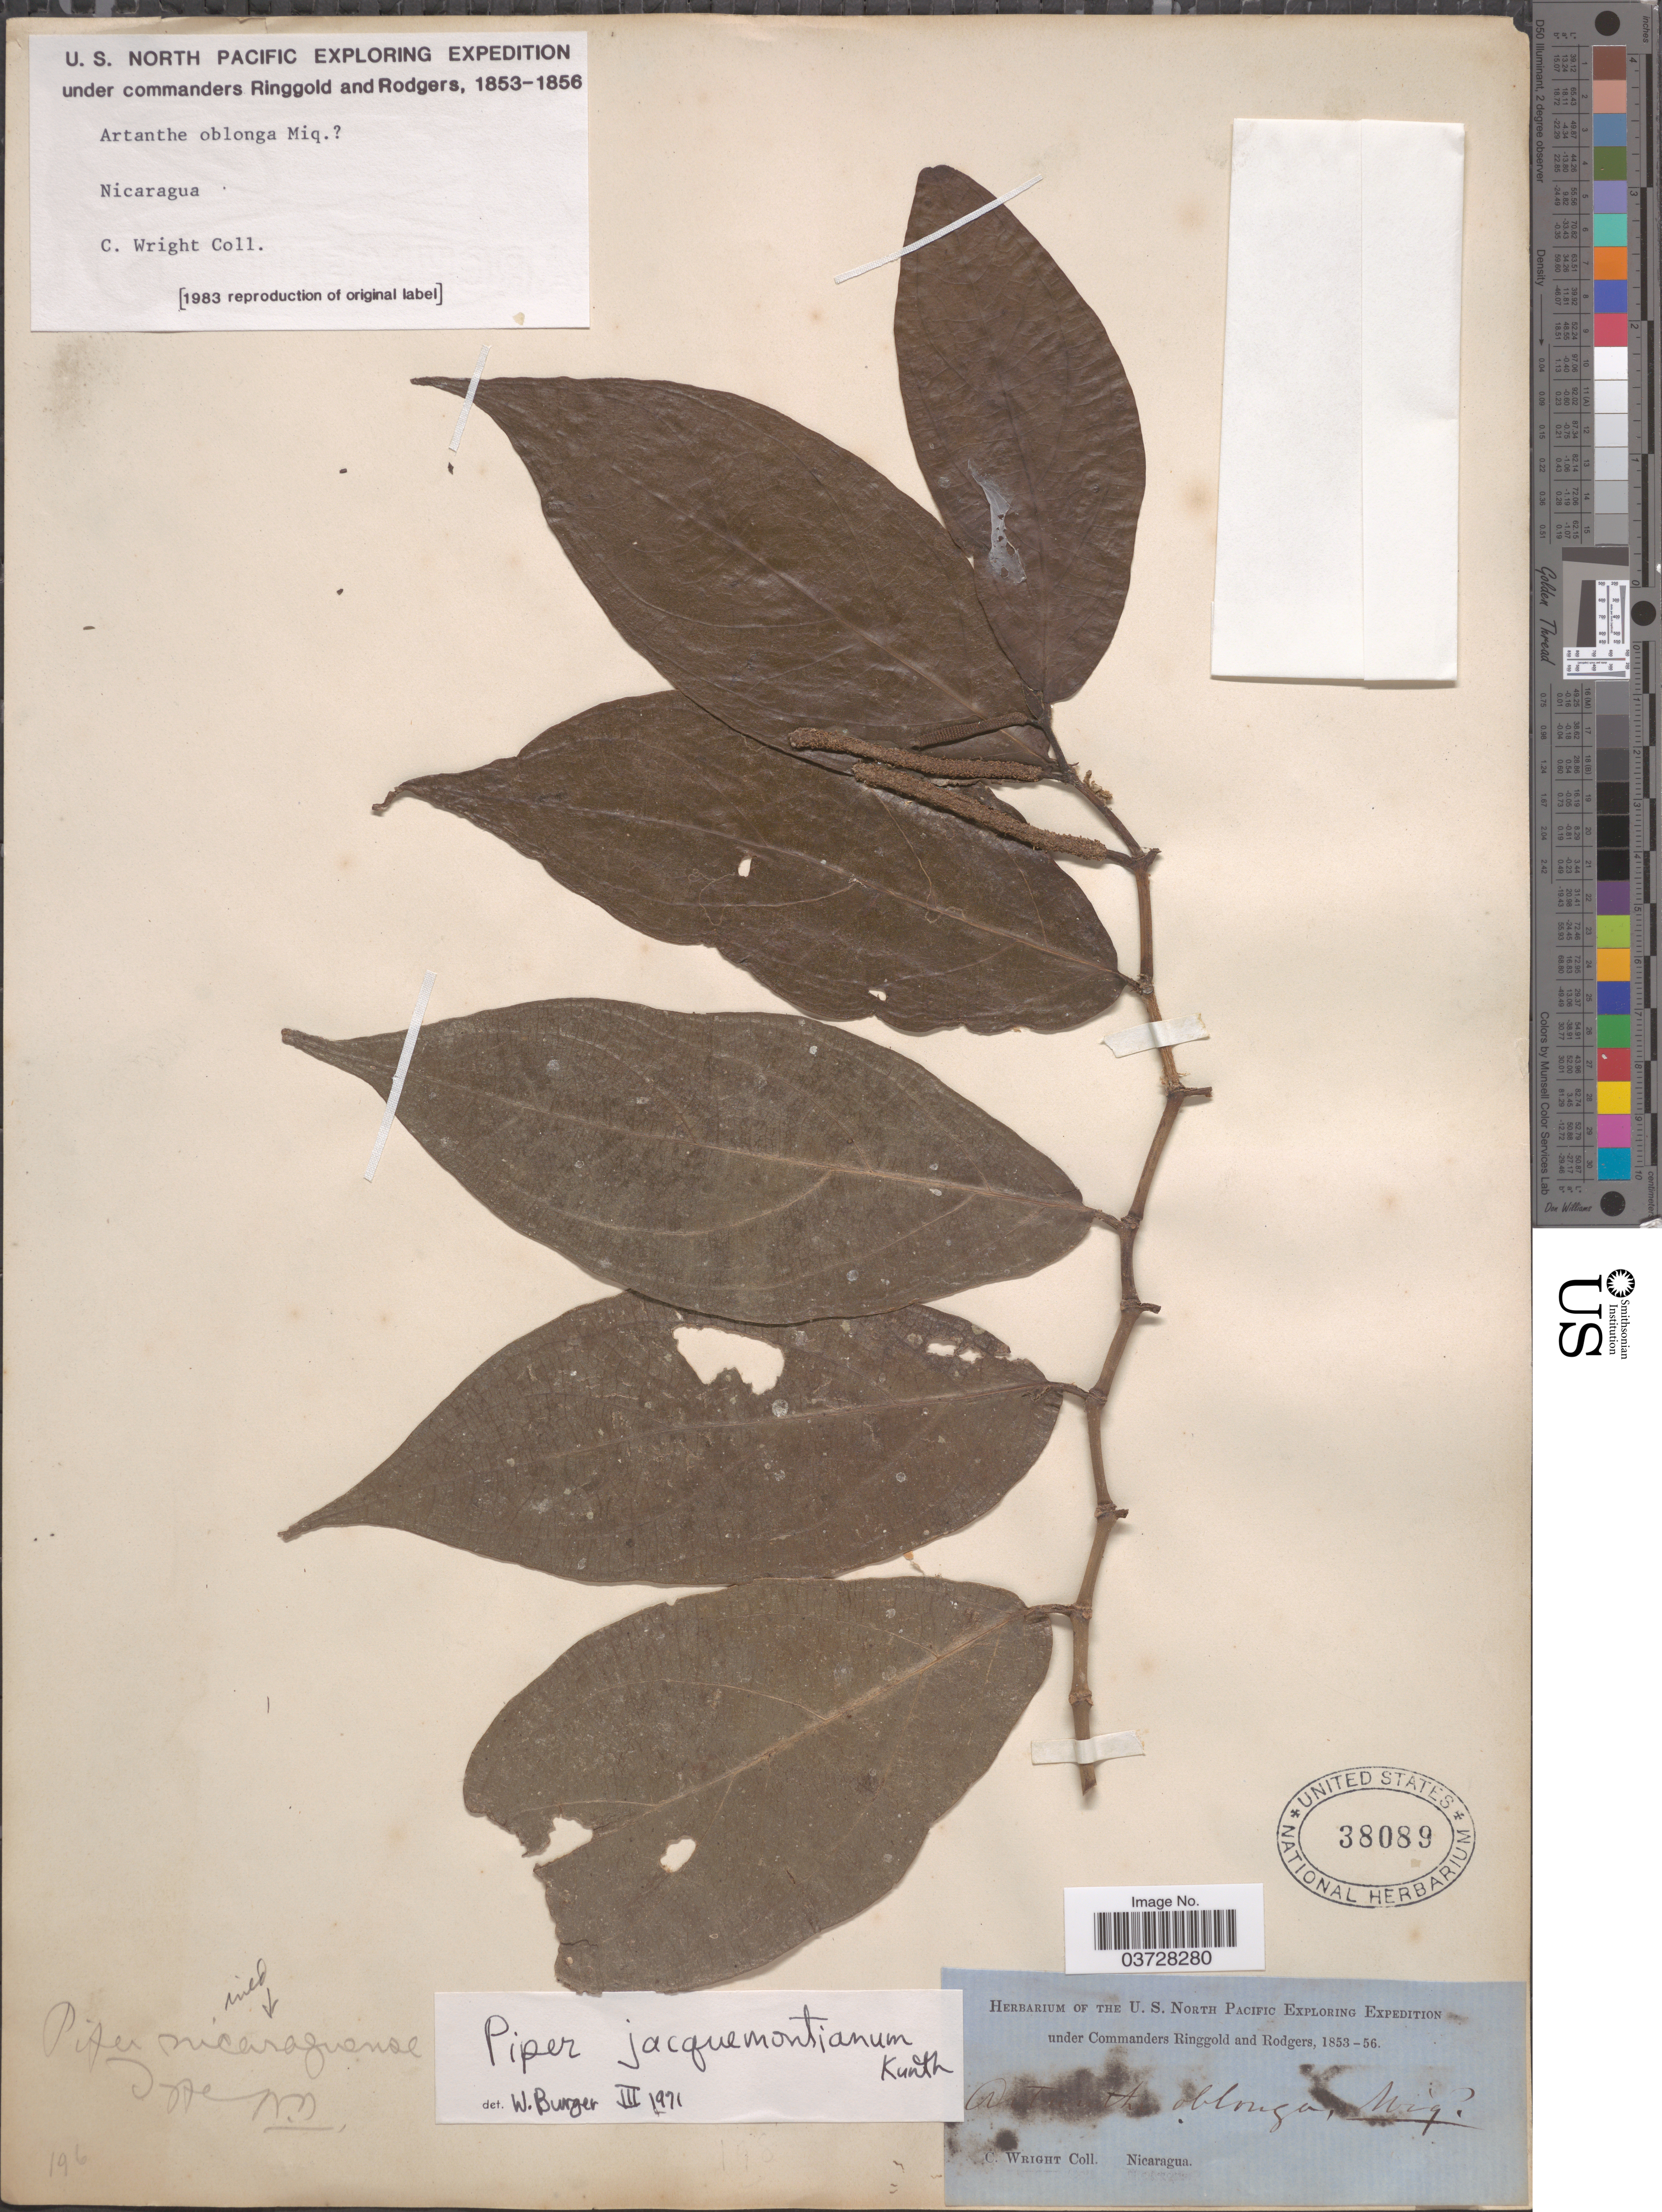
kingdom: Plantae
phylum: Tracheophyta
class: Magnoliopsida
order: Piperales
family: Piperaceae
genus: Piper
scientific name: Piper jacquemontianum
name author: Kunth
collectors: C. Wright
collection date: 1853/1856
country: Nicaragua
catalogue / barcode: US 38089